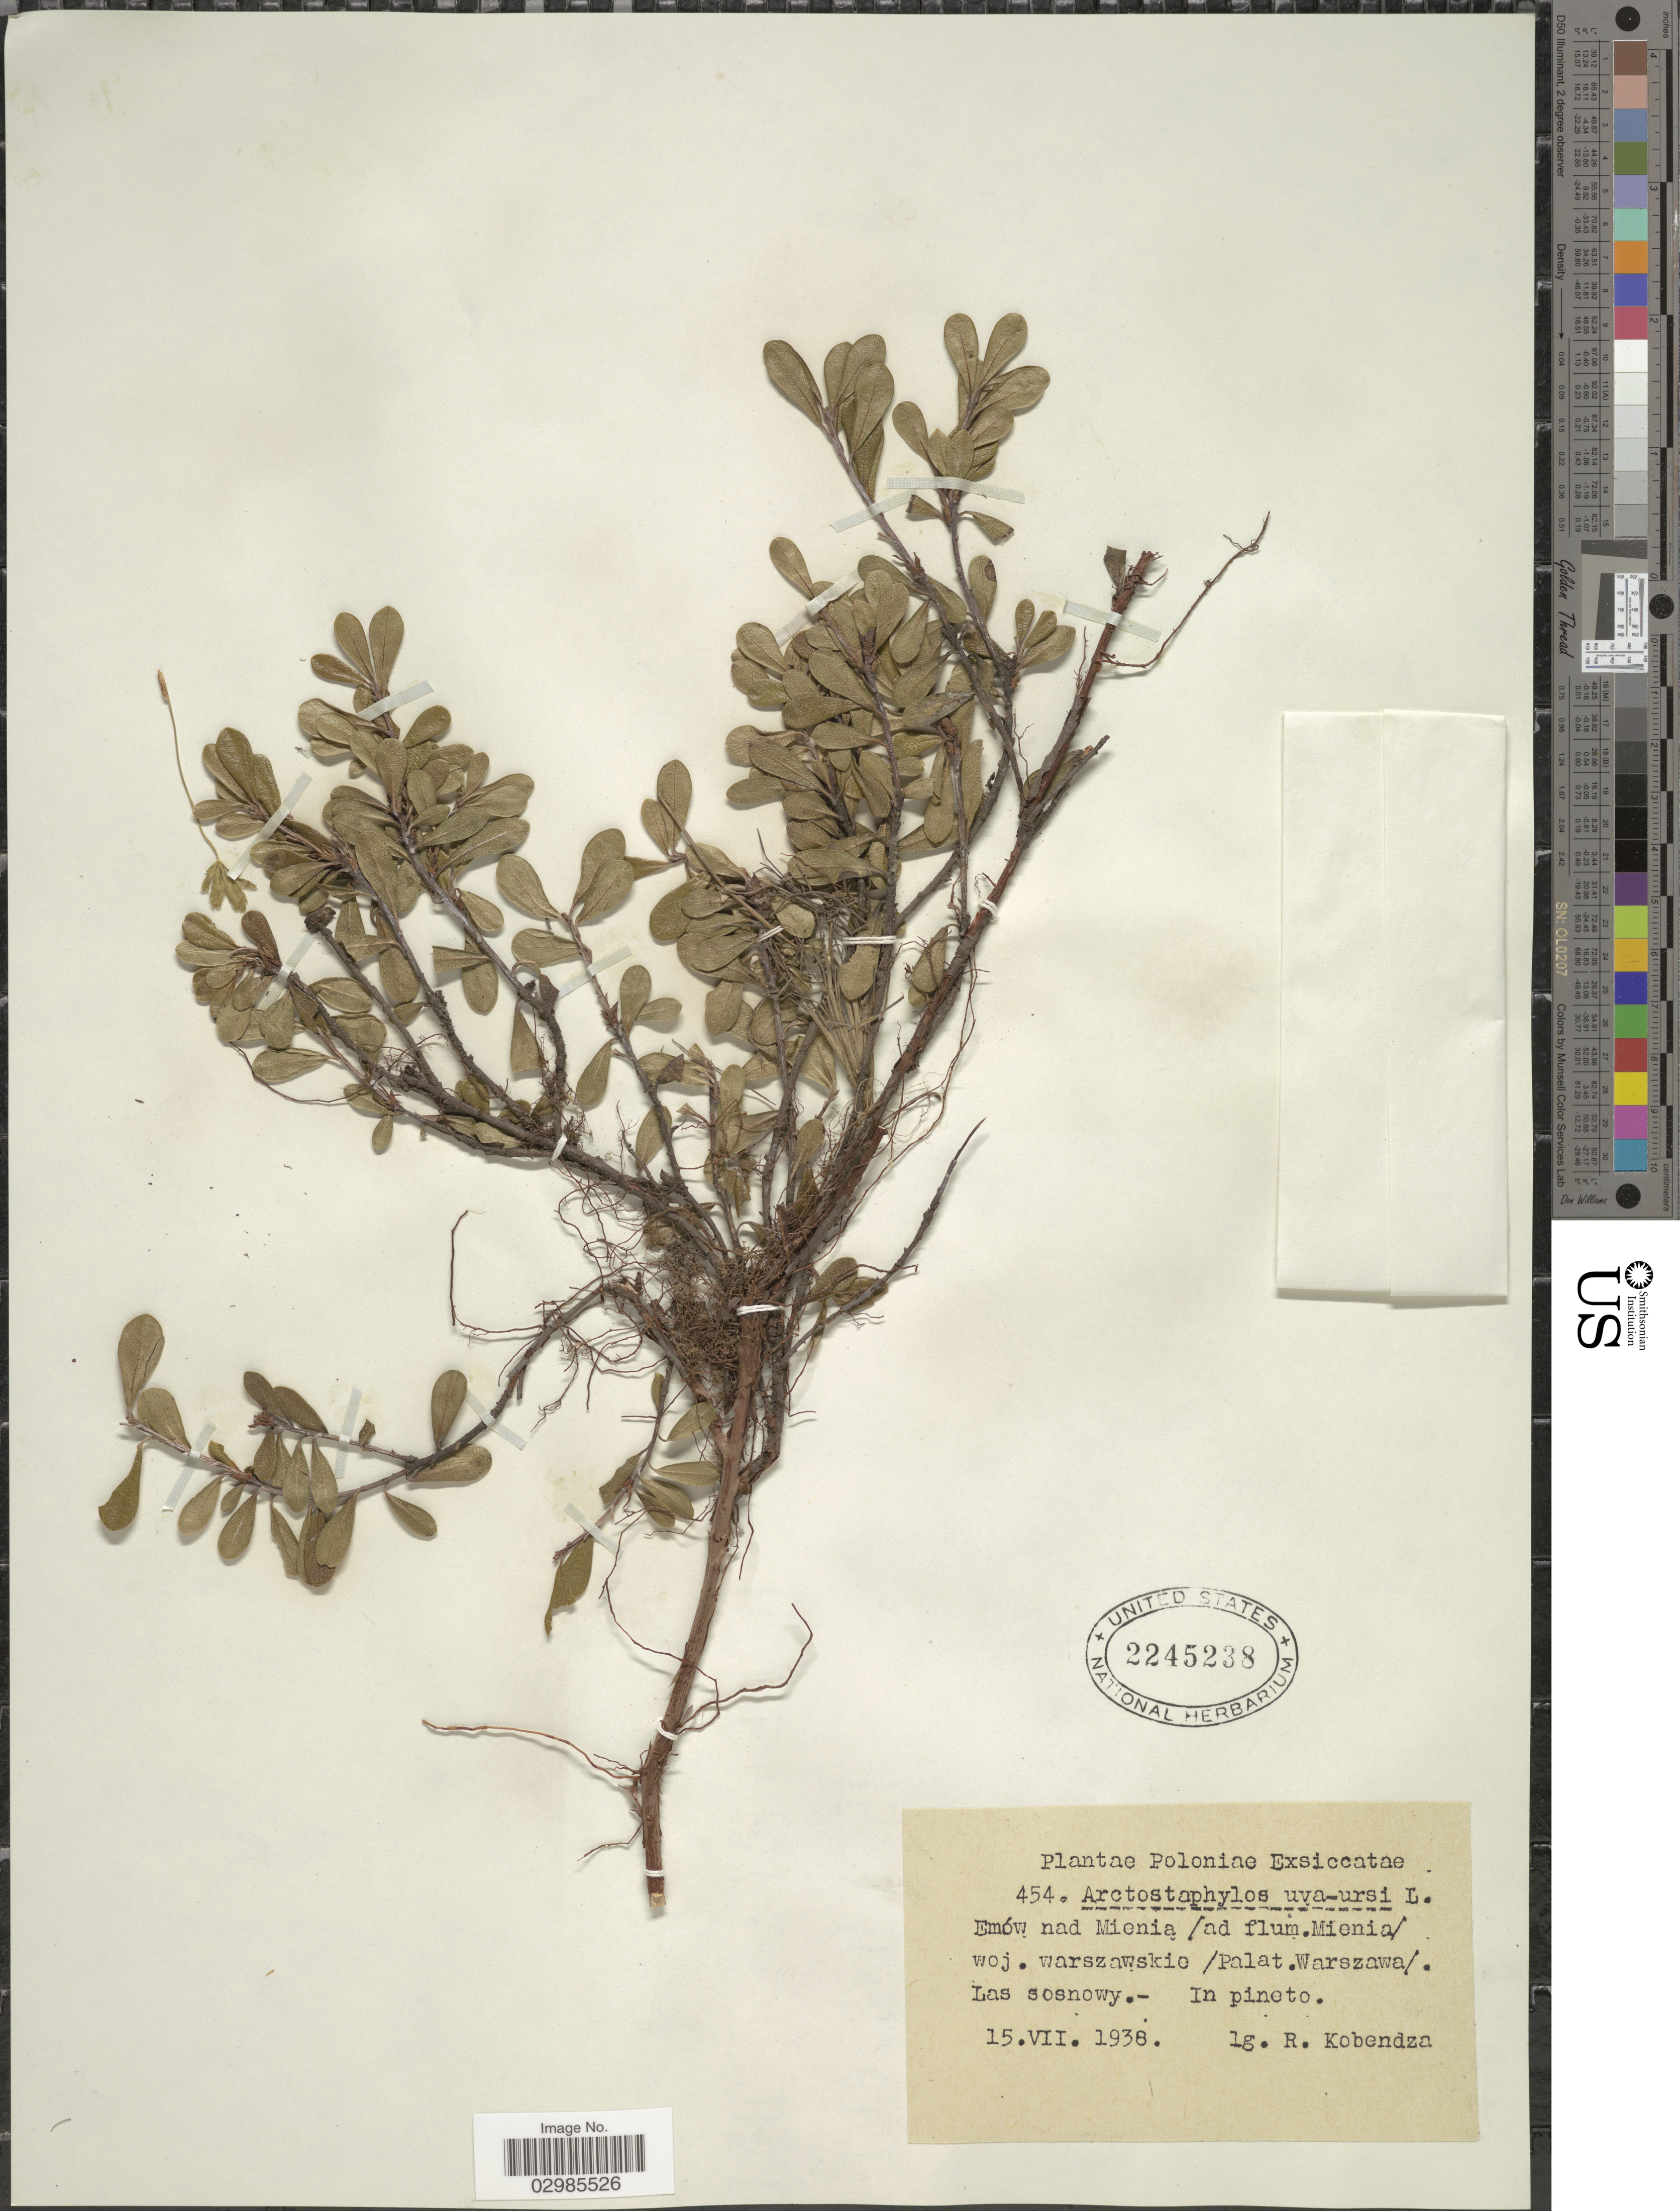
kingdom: Plantae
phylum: Tracheophyta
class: Magnoliopsida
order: Ericales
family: Ericaceae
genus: Arctostaphylos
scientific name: Arctostaphylos uva-ursi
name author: (L.) Spreng.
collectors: R. Kobendza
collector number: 454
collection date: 1938-07-15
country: Poland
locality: Poloniae, Las sosnowy - In pinoto.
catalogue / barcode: US 2245238